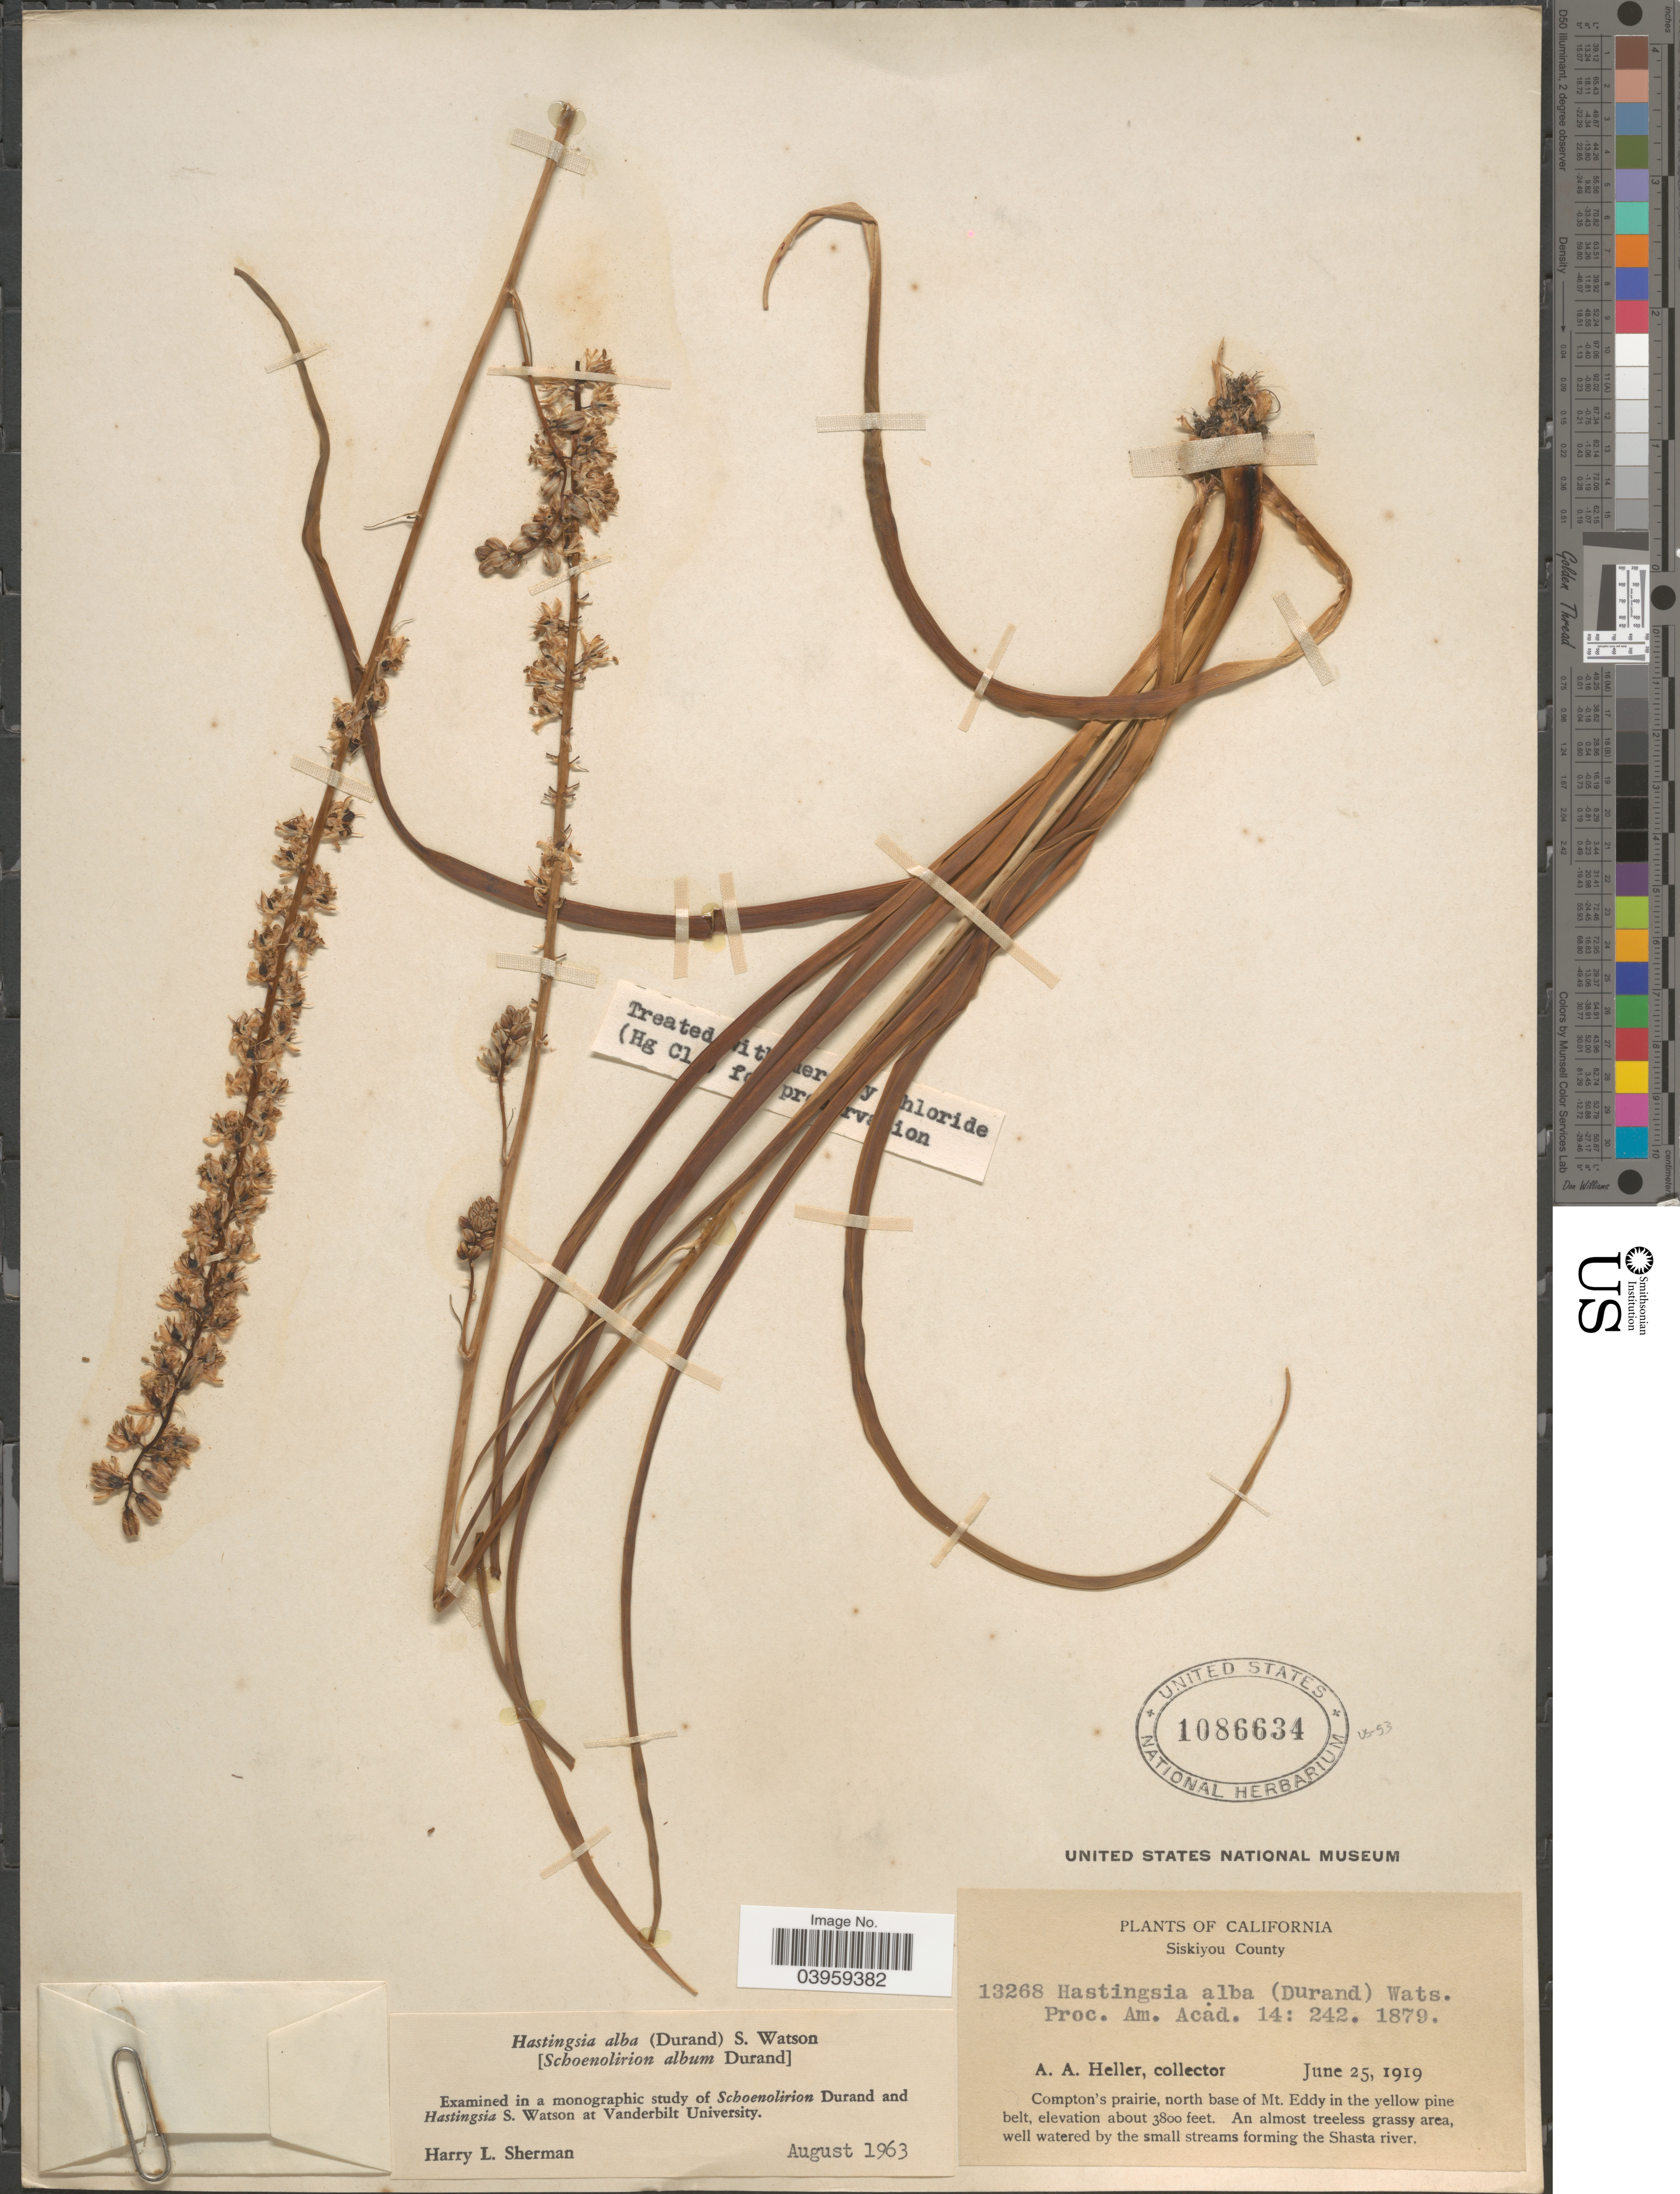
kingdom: Plantae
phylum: Tracheophyta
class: Liliopsida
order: Asparagales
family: Asparagaceae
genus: Hastingsia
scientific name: Hastingsia alba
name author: (Durand) S. Watson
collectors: A. A. Heller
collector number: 13268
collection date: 1919-06-25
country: United States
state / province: California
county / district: Siskiyou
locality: Siskiyou County. Compton's prairie, north base of Mt. Eddy. The Shasta river.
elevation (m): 1158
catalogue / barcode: US 1086634